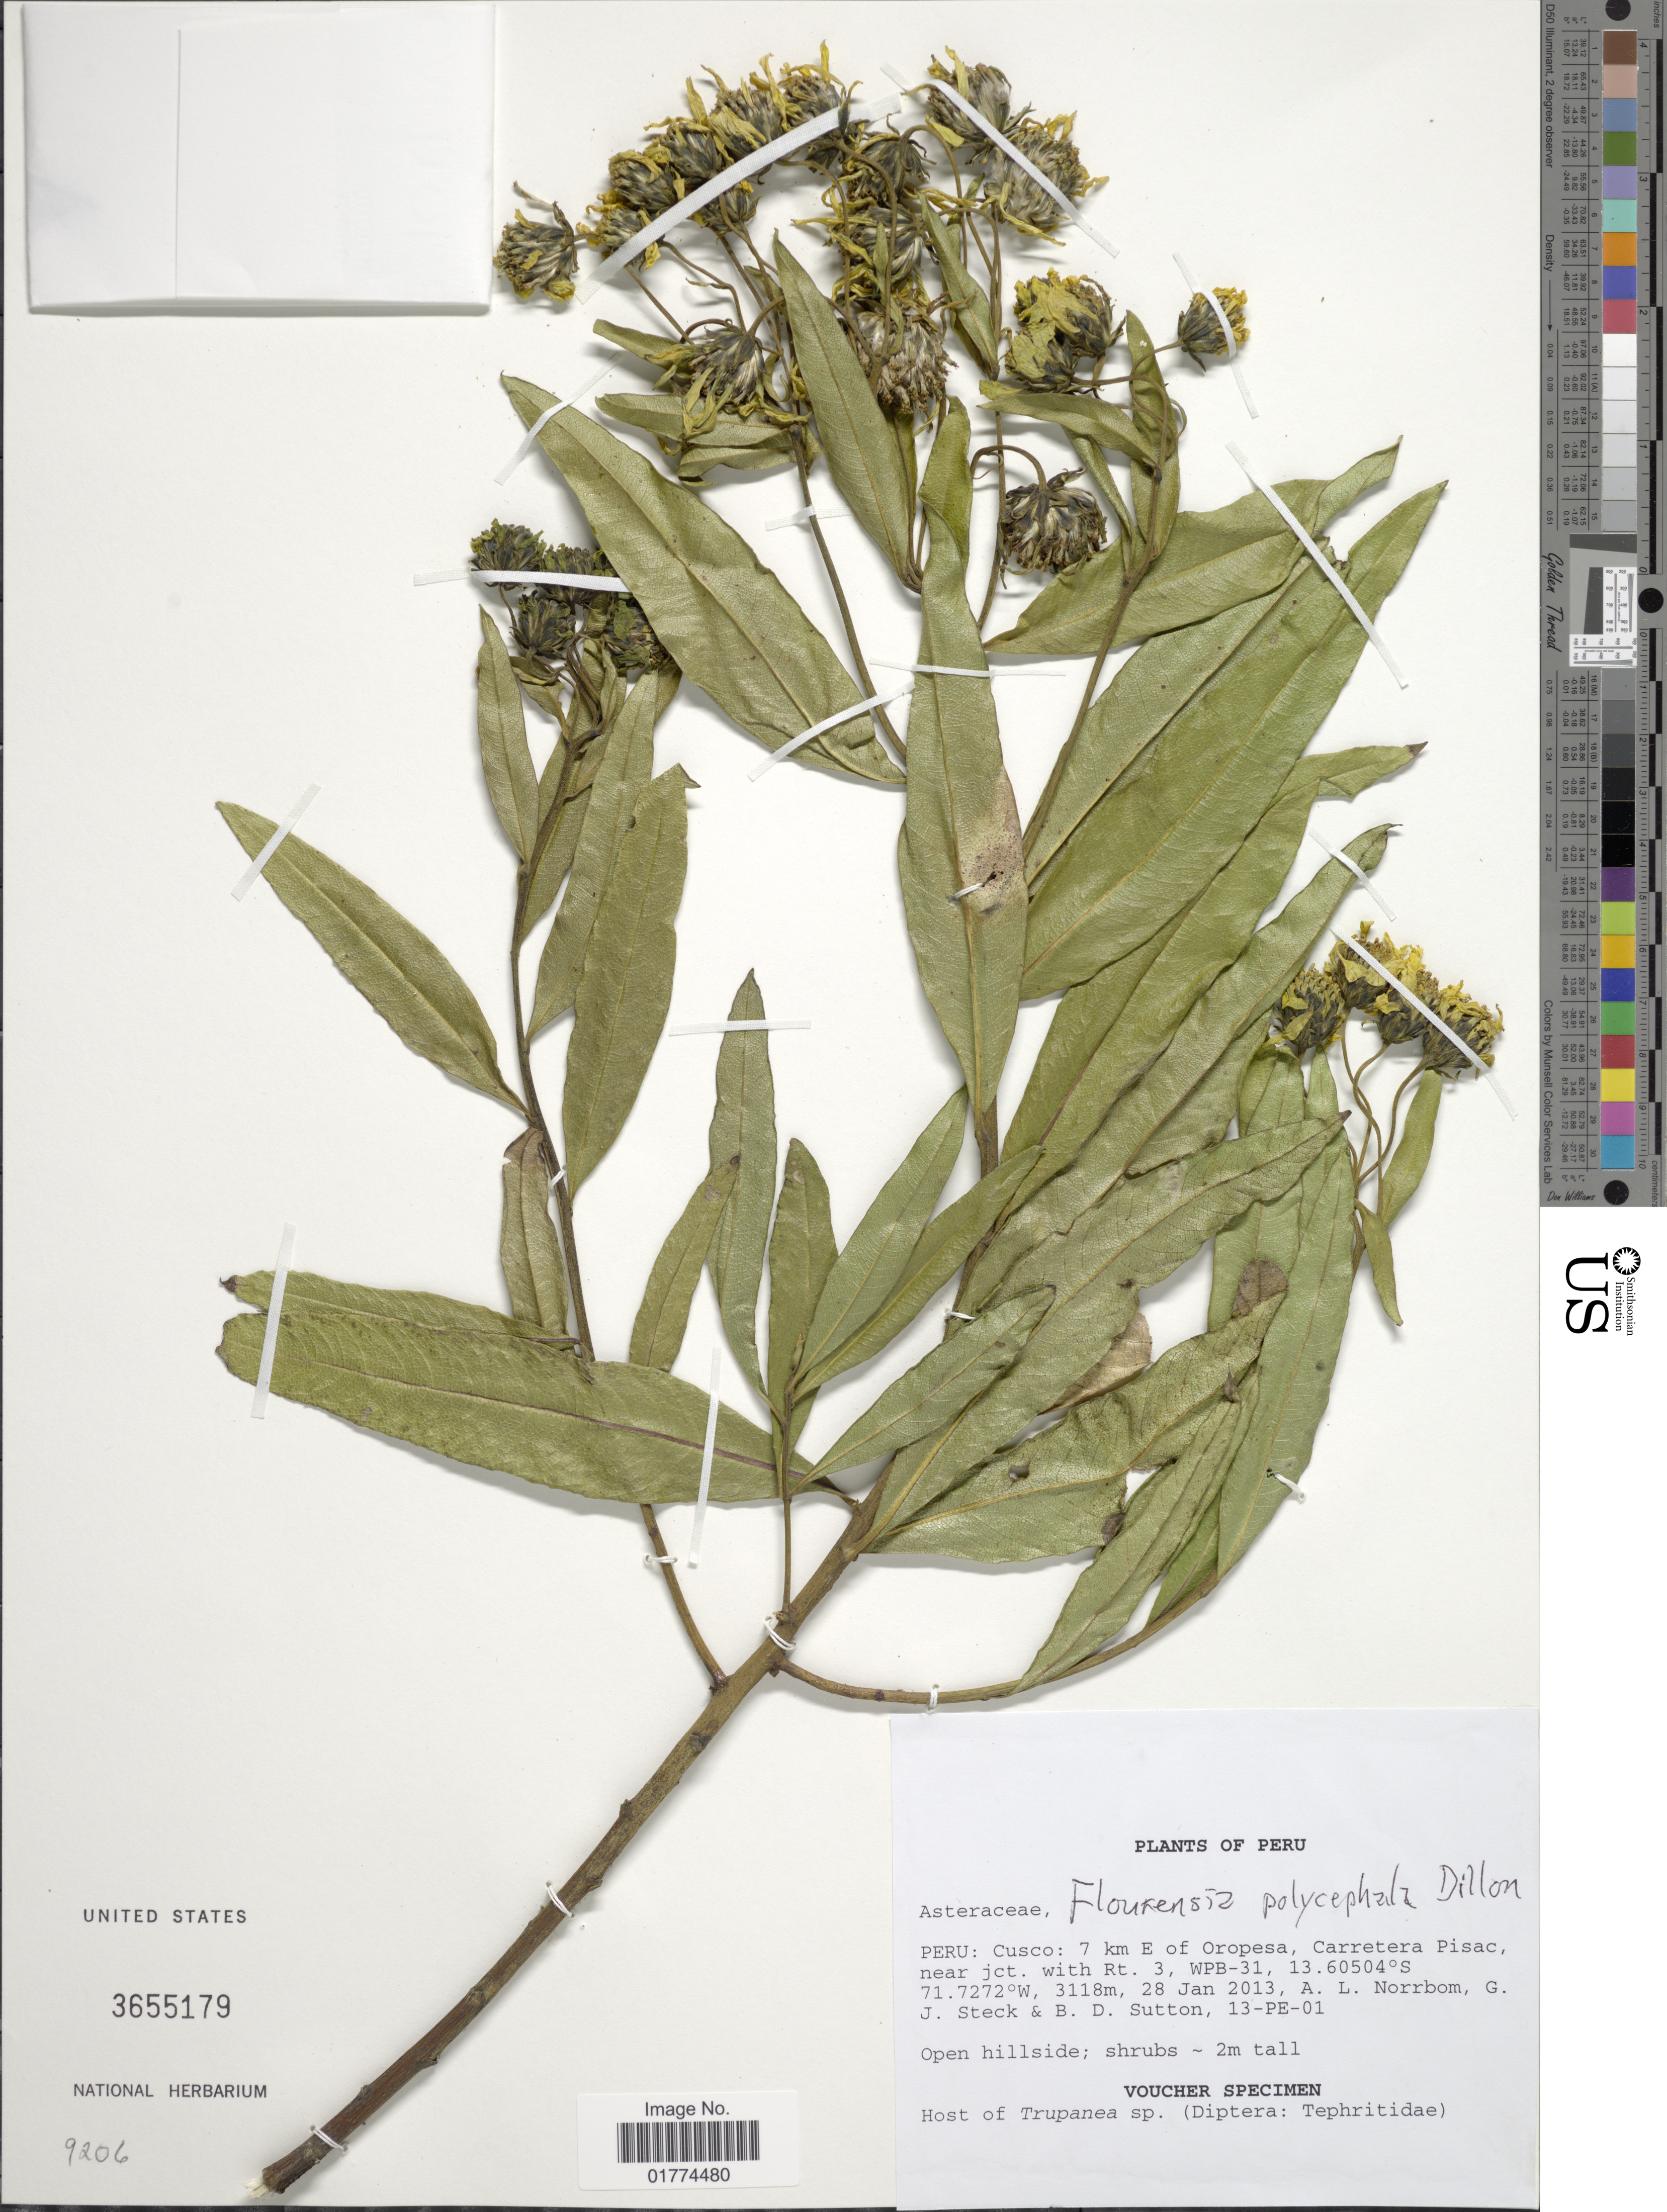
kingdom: Plantae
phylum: Tracheophyta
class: Magnoliopsida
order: Asterales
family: Asteraceae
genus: Flourensia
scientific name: Flourensia polycephala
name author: M.O. Dillon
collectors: A. L. Norrbom, G. Steck & B. Sutton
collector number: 13-PE-01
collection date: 2013-01-28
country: Peru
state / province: Cusco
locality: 7 km E of Oropesa, Carretera Pisac, near jct. with Rt. 3, WPB-31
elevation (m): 3118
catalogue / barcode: US 3655179